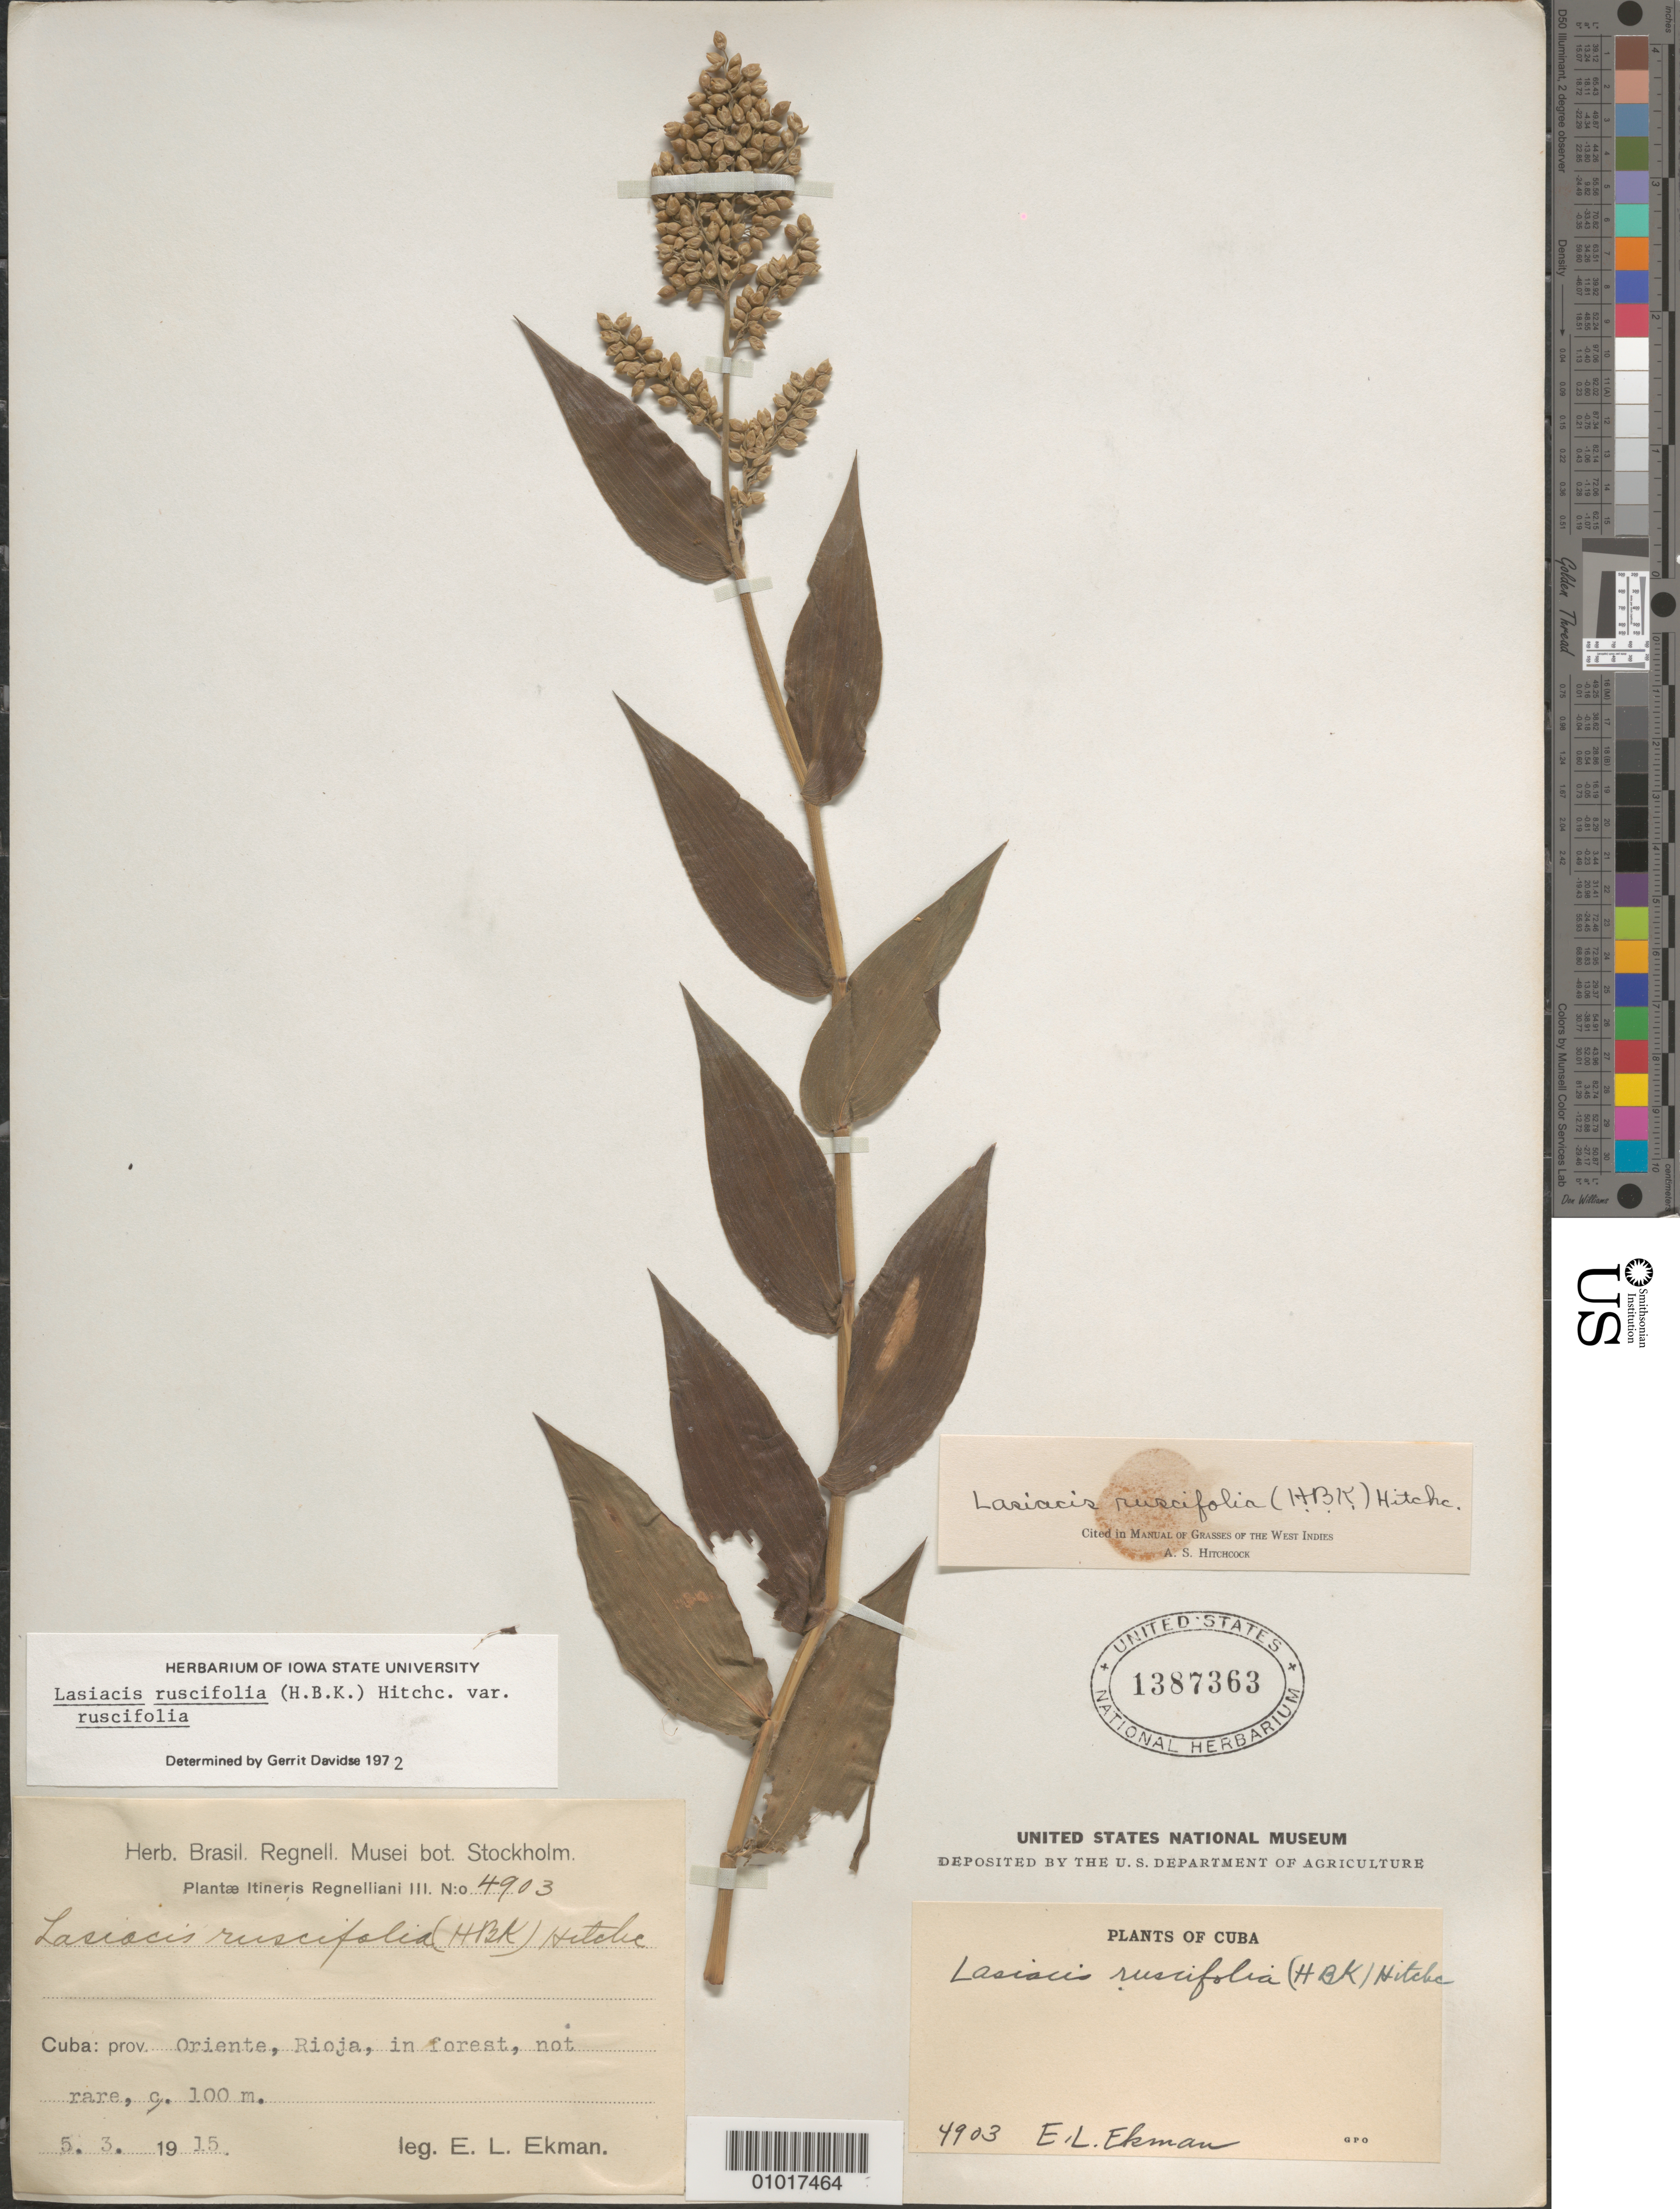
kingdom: Plantae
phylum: Tracheophyta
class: Liliopsida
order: Poales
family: Poaceae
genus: Lasiacis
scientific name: Lasiacis ruscifolia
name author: (Kunth) Hitchc.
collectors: E. L. Ekman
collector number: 4903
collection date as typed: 05 Mar 1915 or 03 May 1915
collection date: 1915-03-05 or 1915-05-03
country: Cuba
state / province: Oriente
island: Cuba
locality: Rioja, in forest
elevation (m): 100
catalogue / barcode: US 1387363